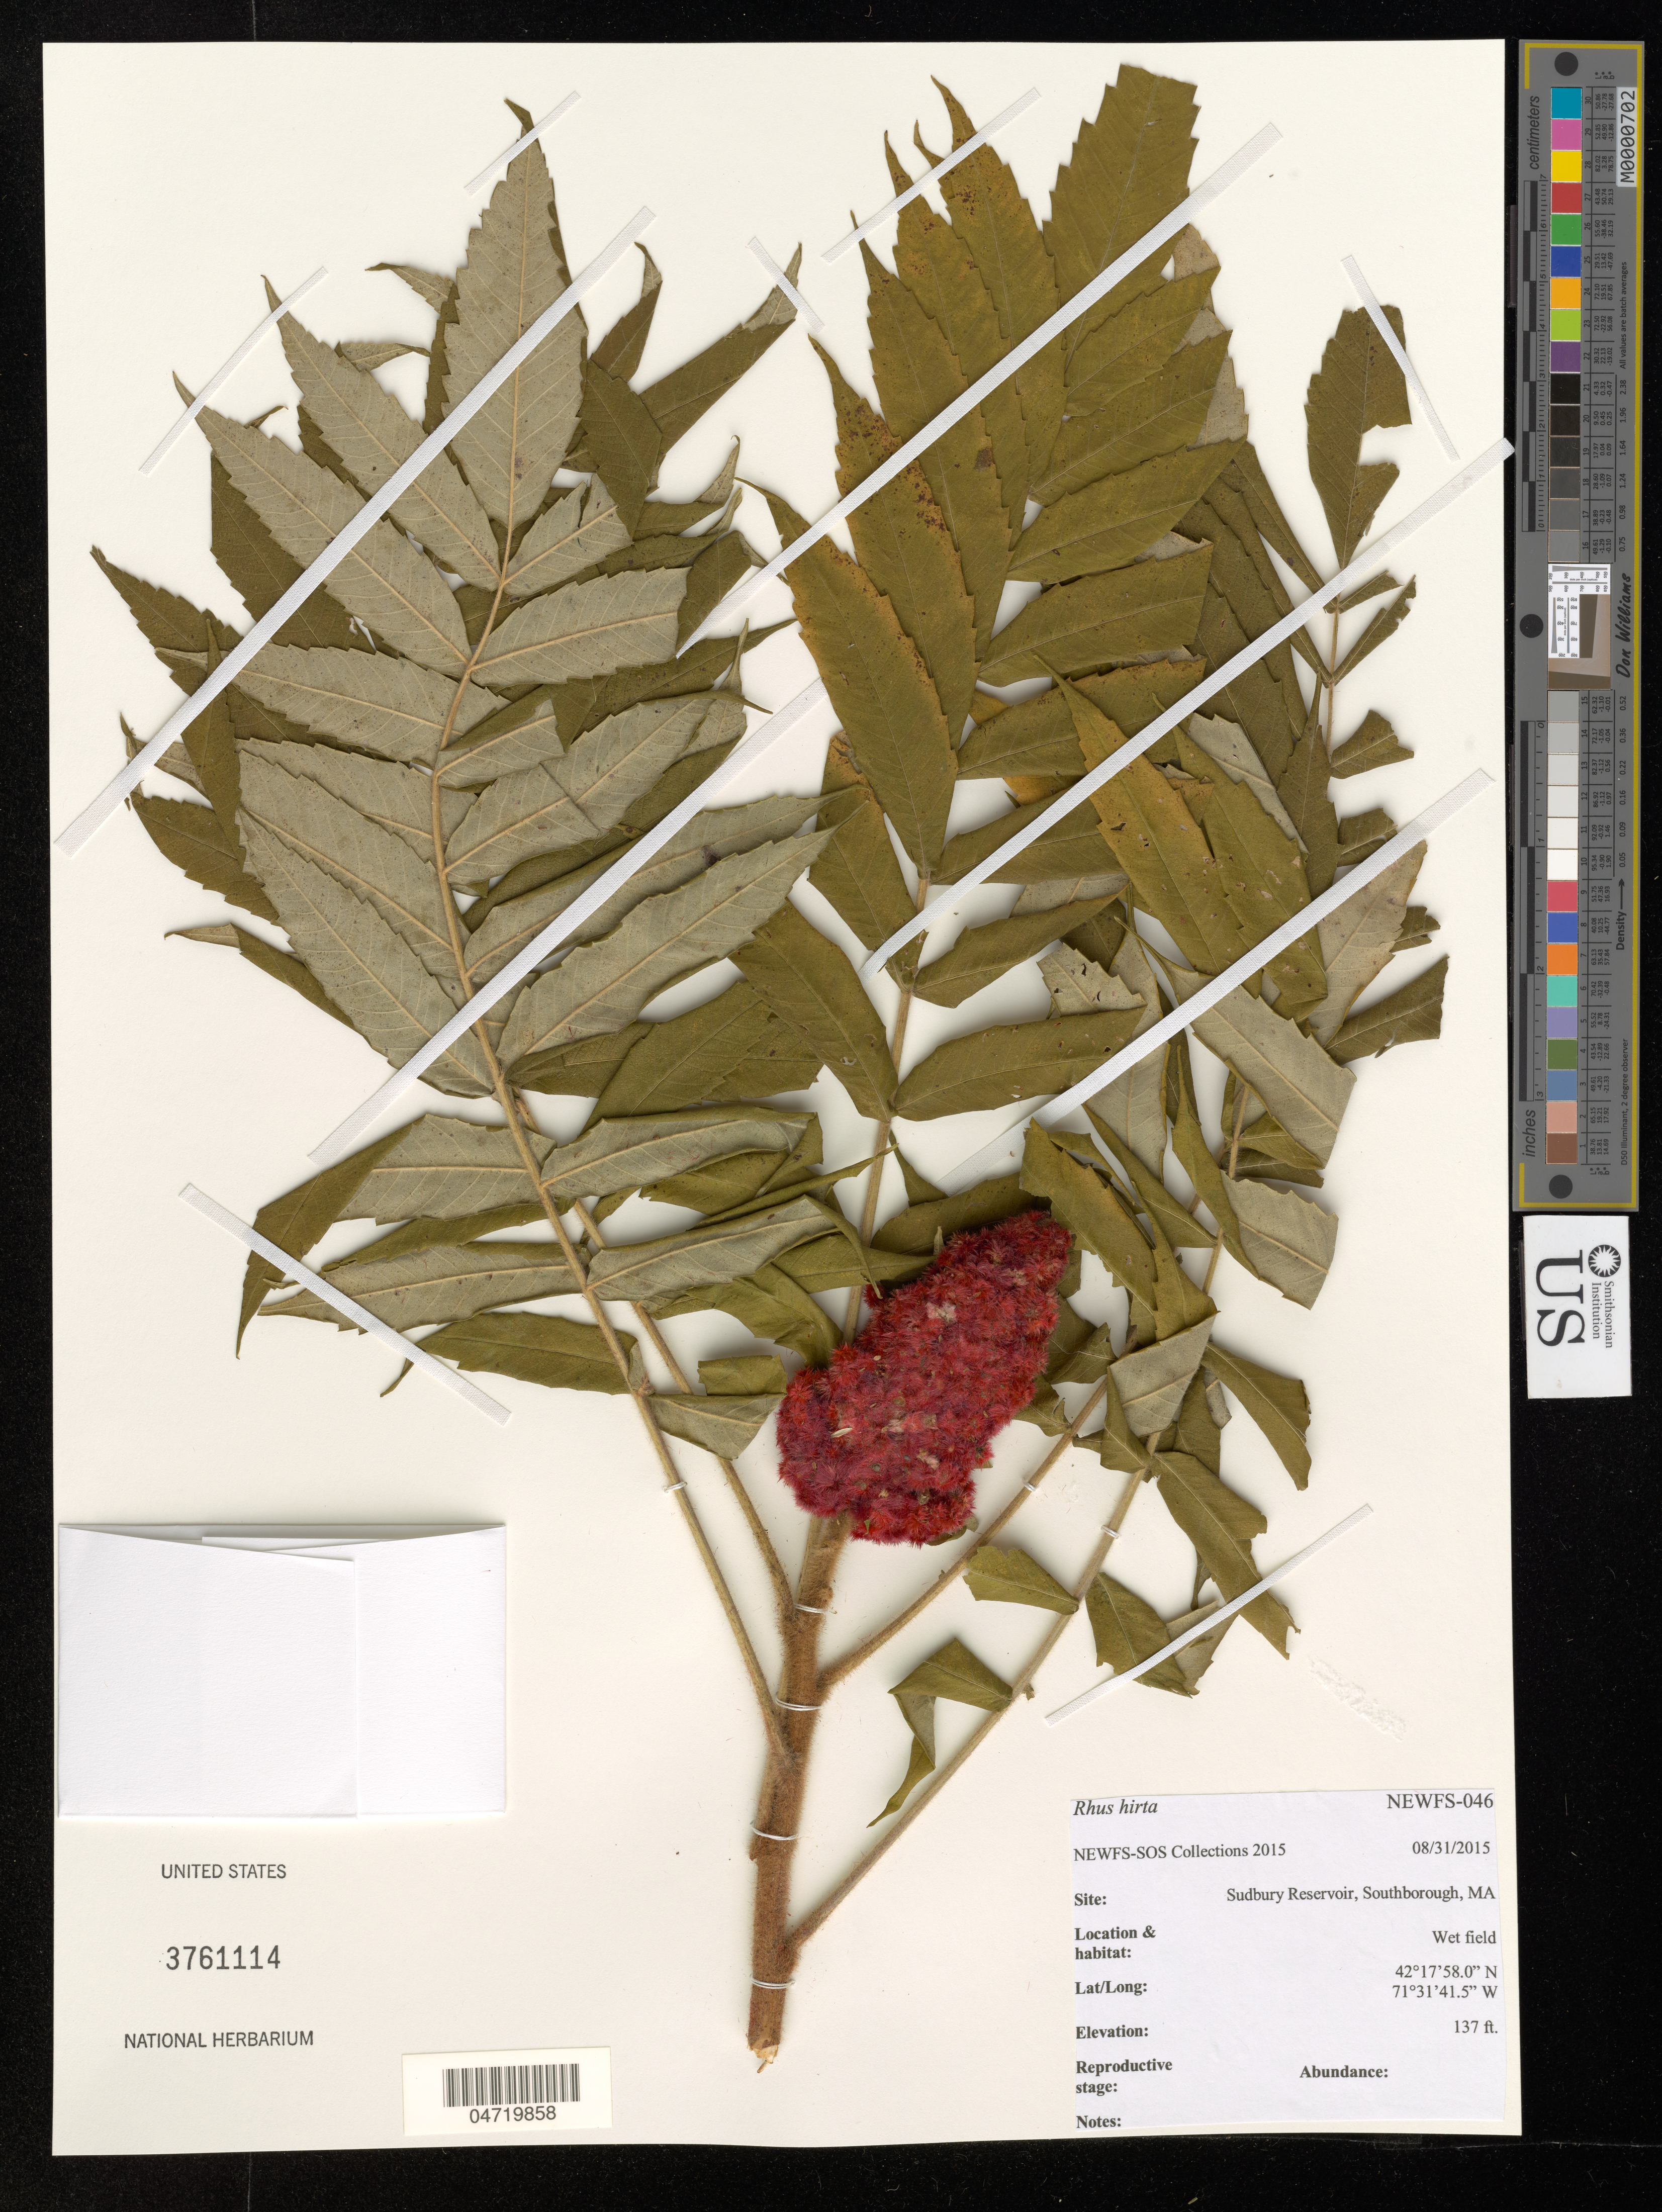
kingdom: Plantae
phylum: Tracheophyta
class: Magnoliopsida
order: Sapindales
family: Anacardiaceae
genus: Rhus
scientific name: Rhus hirta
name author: (L.) Sudw.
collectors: NEWFS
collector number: NEWFS-046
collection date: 2015-08-31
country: United States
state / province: Massachusetts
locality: Sudbury Reservoir, Southborough.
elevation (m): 42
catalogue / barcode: US 3761114